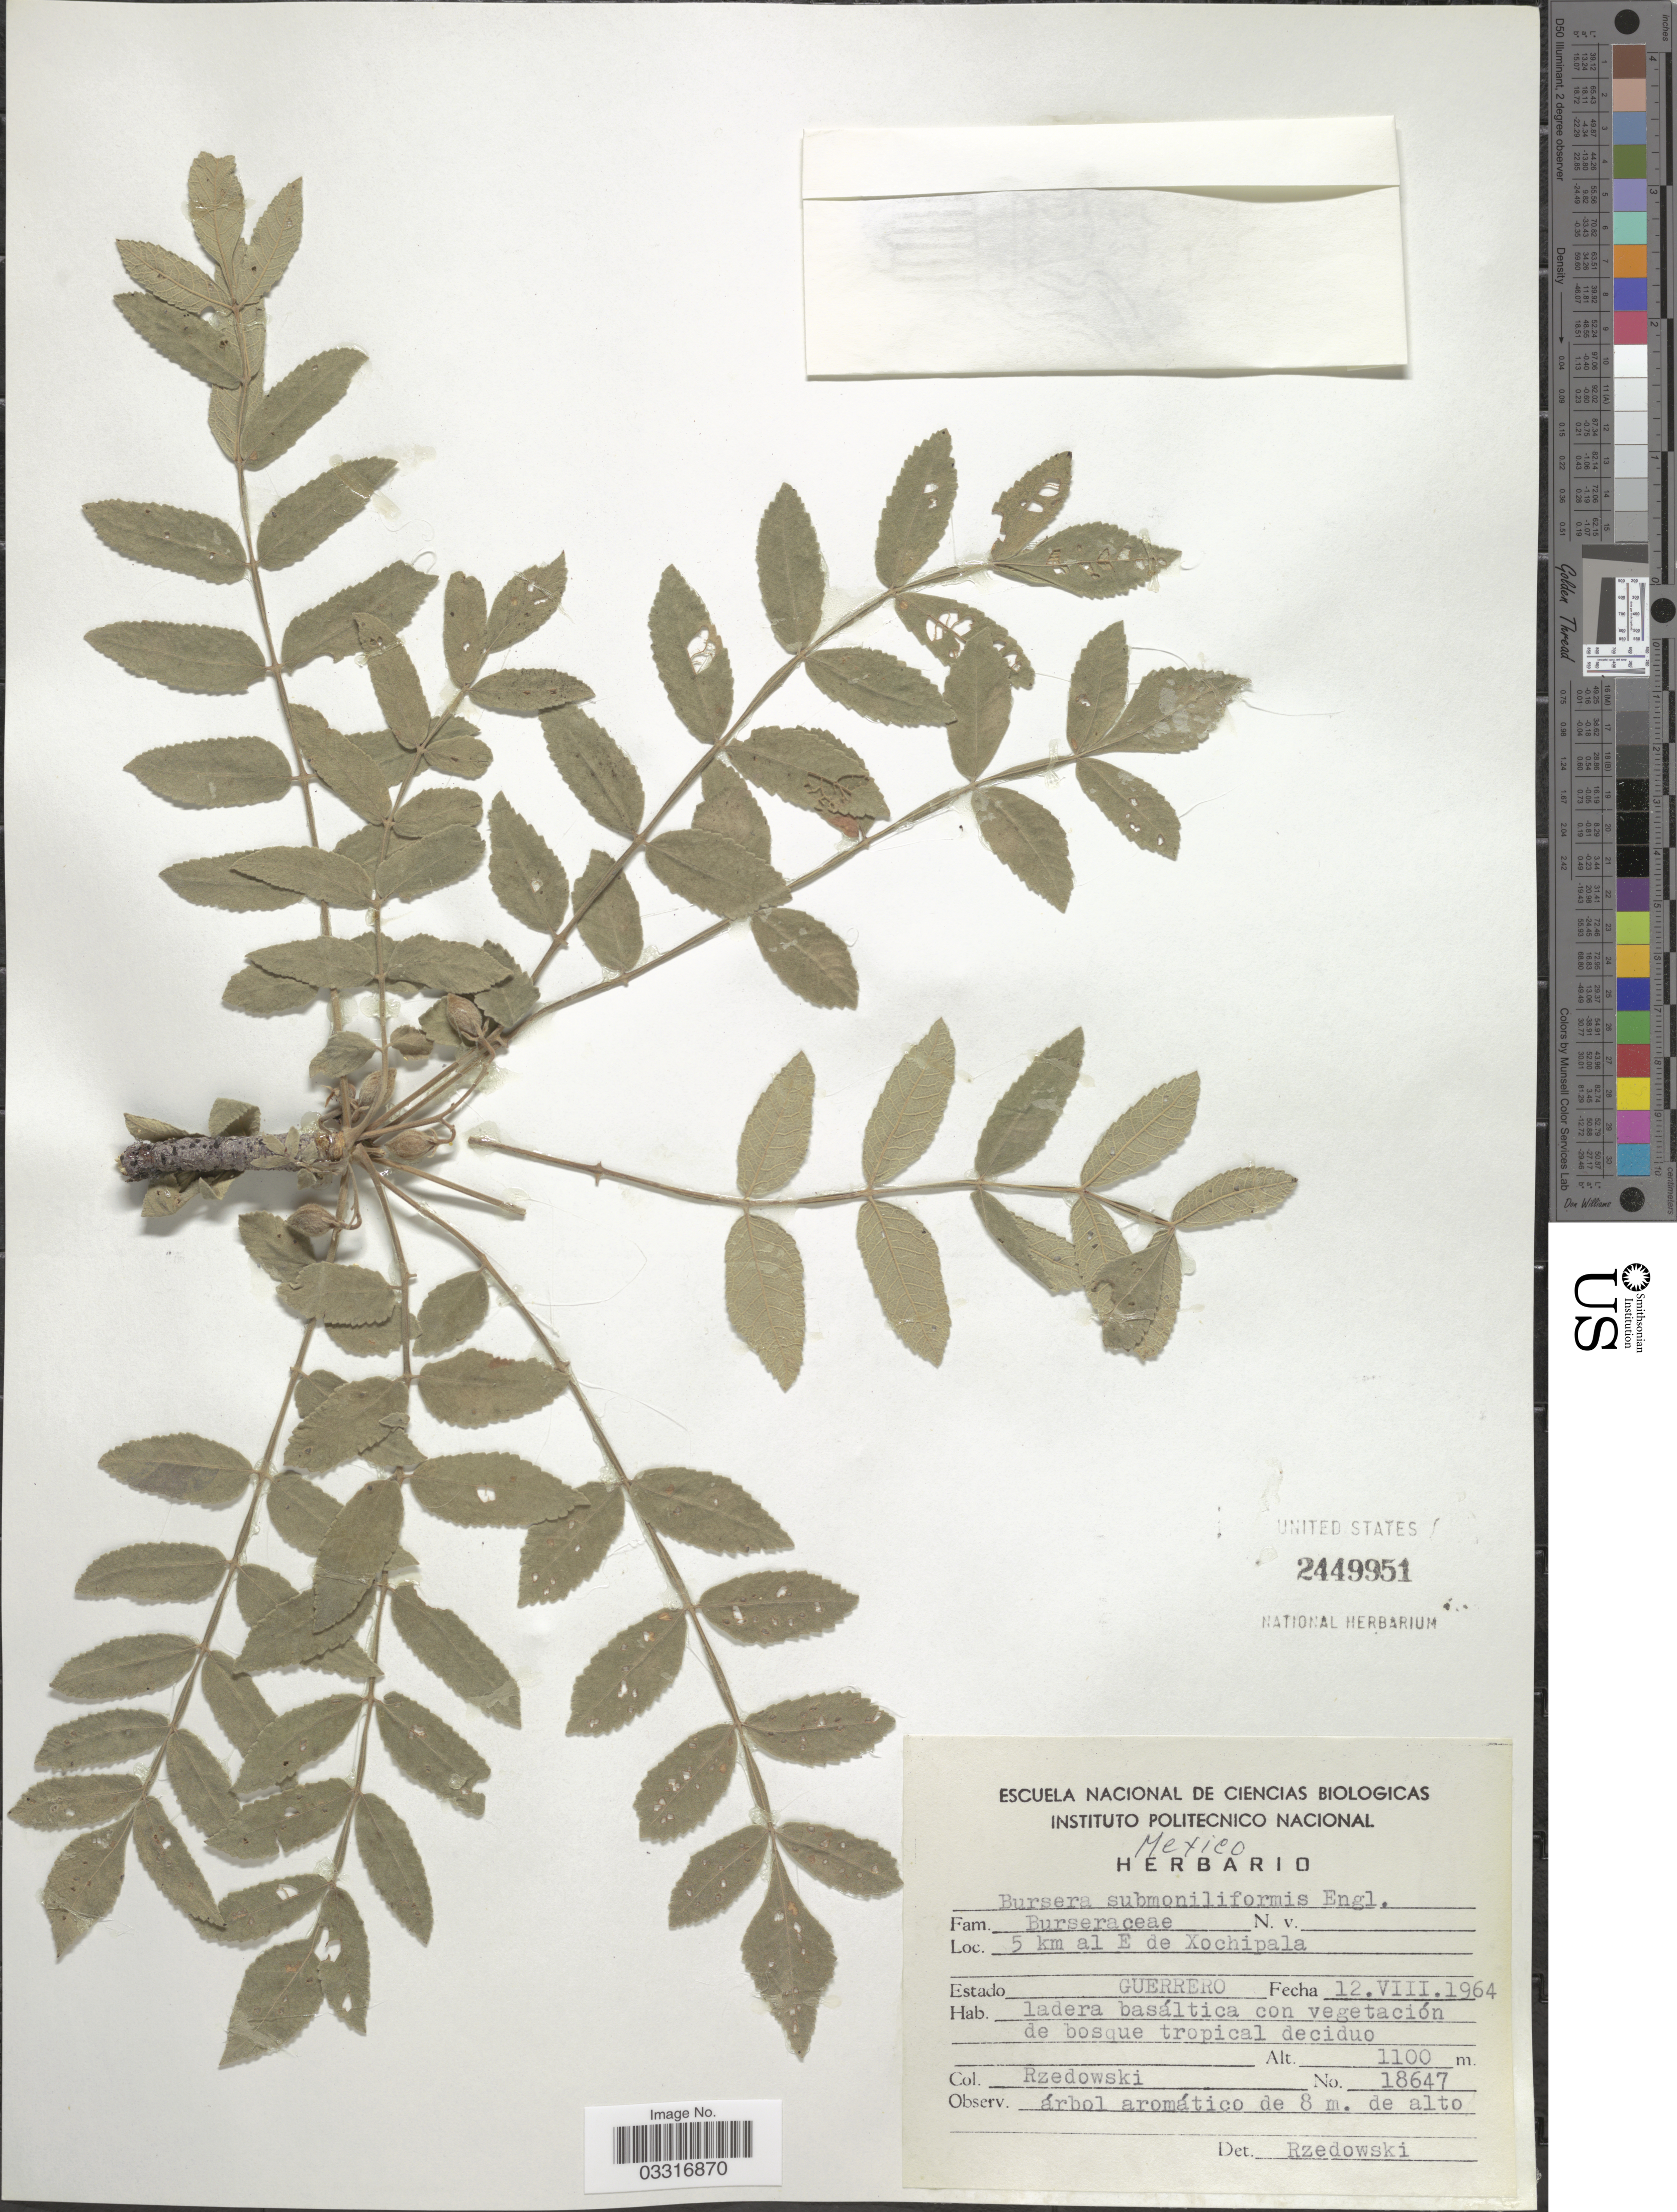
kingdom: Plantae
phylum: Tracheophyta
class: Magnoliopsida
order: Sapindales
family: Burseraceae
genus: Bursera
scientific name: Bursera submoniliformis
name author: Engl. in A. DC.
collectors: Rzedowski, --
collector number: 18647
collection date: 1964-08-12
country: Mexico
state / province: Guerrero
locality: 5 km al E de Xochipala.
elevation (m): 1100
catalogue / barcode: US 2449951